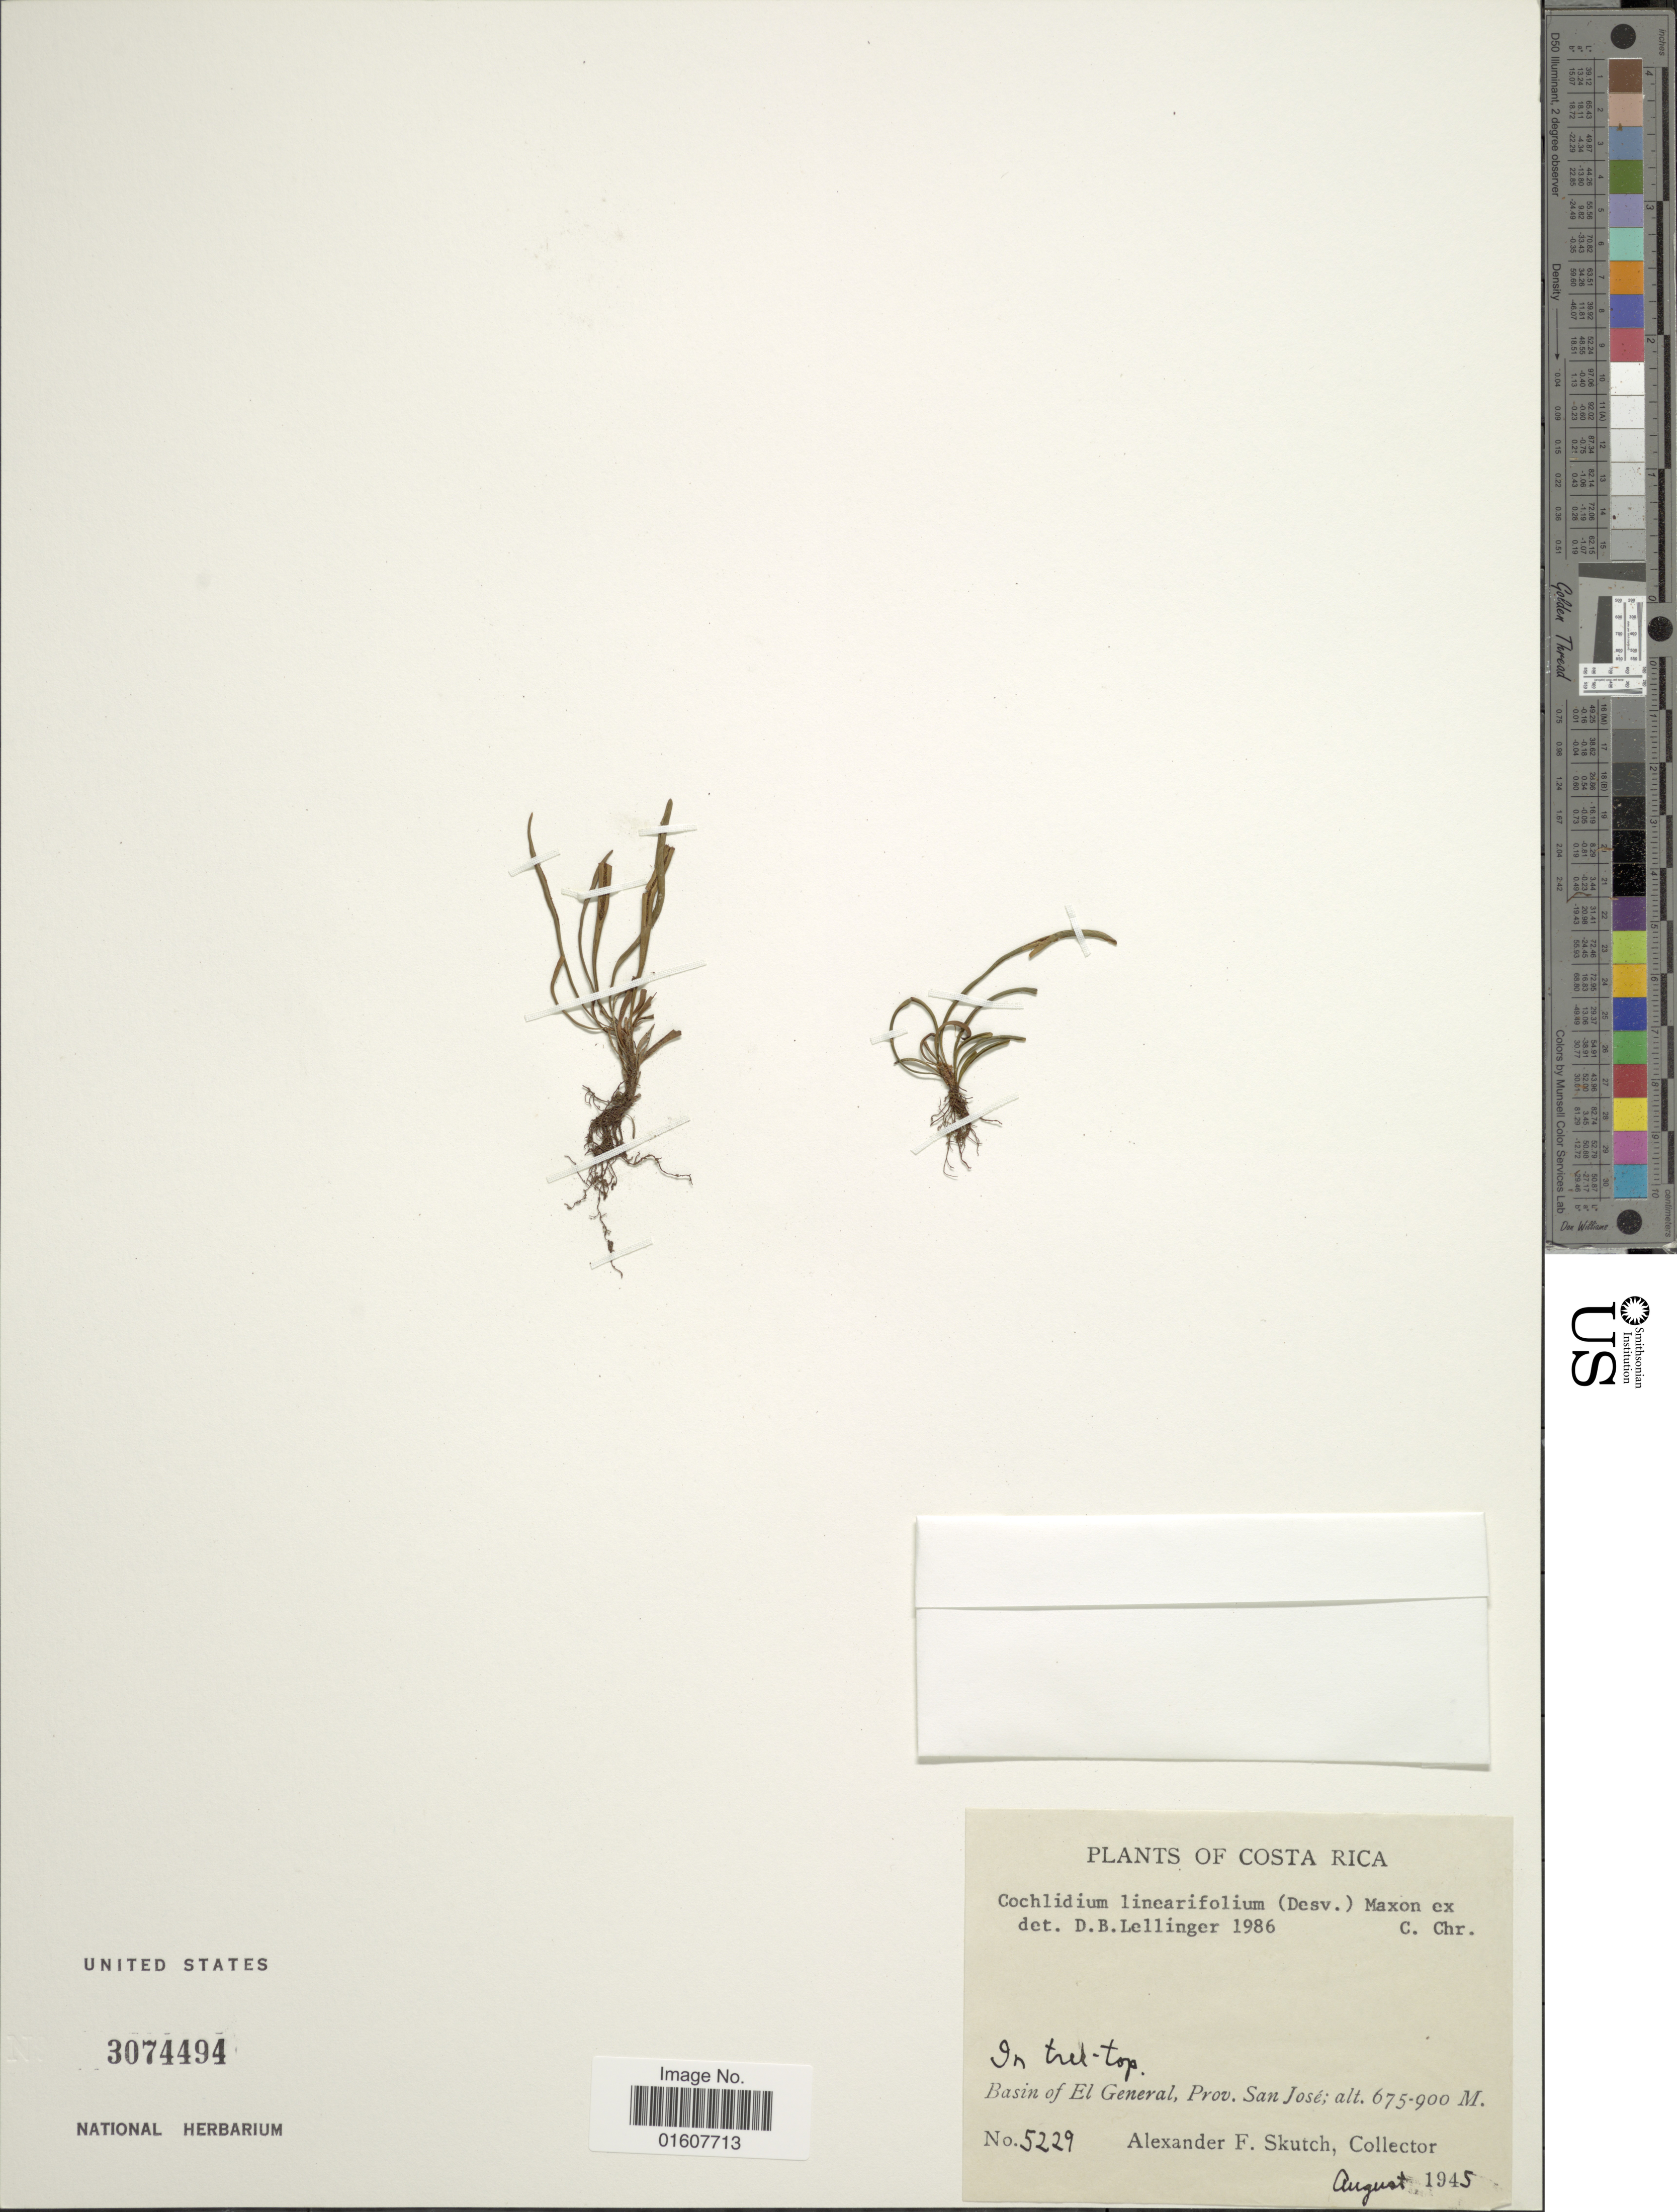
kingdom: Plantae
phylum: Tracheophyta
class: Polypodiopsida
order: Polypodiales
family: Polypodiaceae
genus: Cochlidium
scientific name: Cochlidium linearifolium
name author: (Desv.) Maxon ex C. Chr.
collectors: A. F. Skutch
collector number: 5229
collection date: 1945-08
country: Costa Rica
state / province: San José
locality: Basin of El General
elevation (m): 675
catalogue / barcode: US 3074494